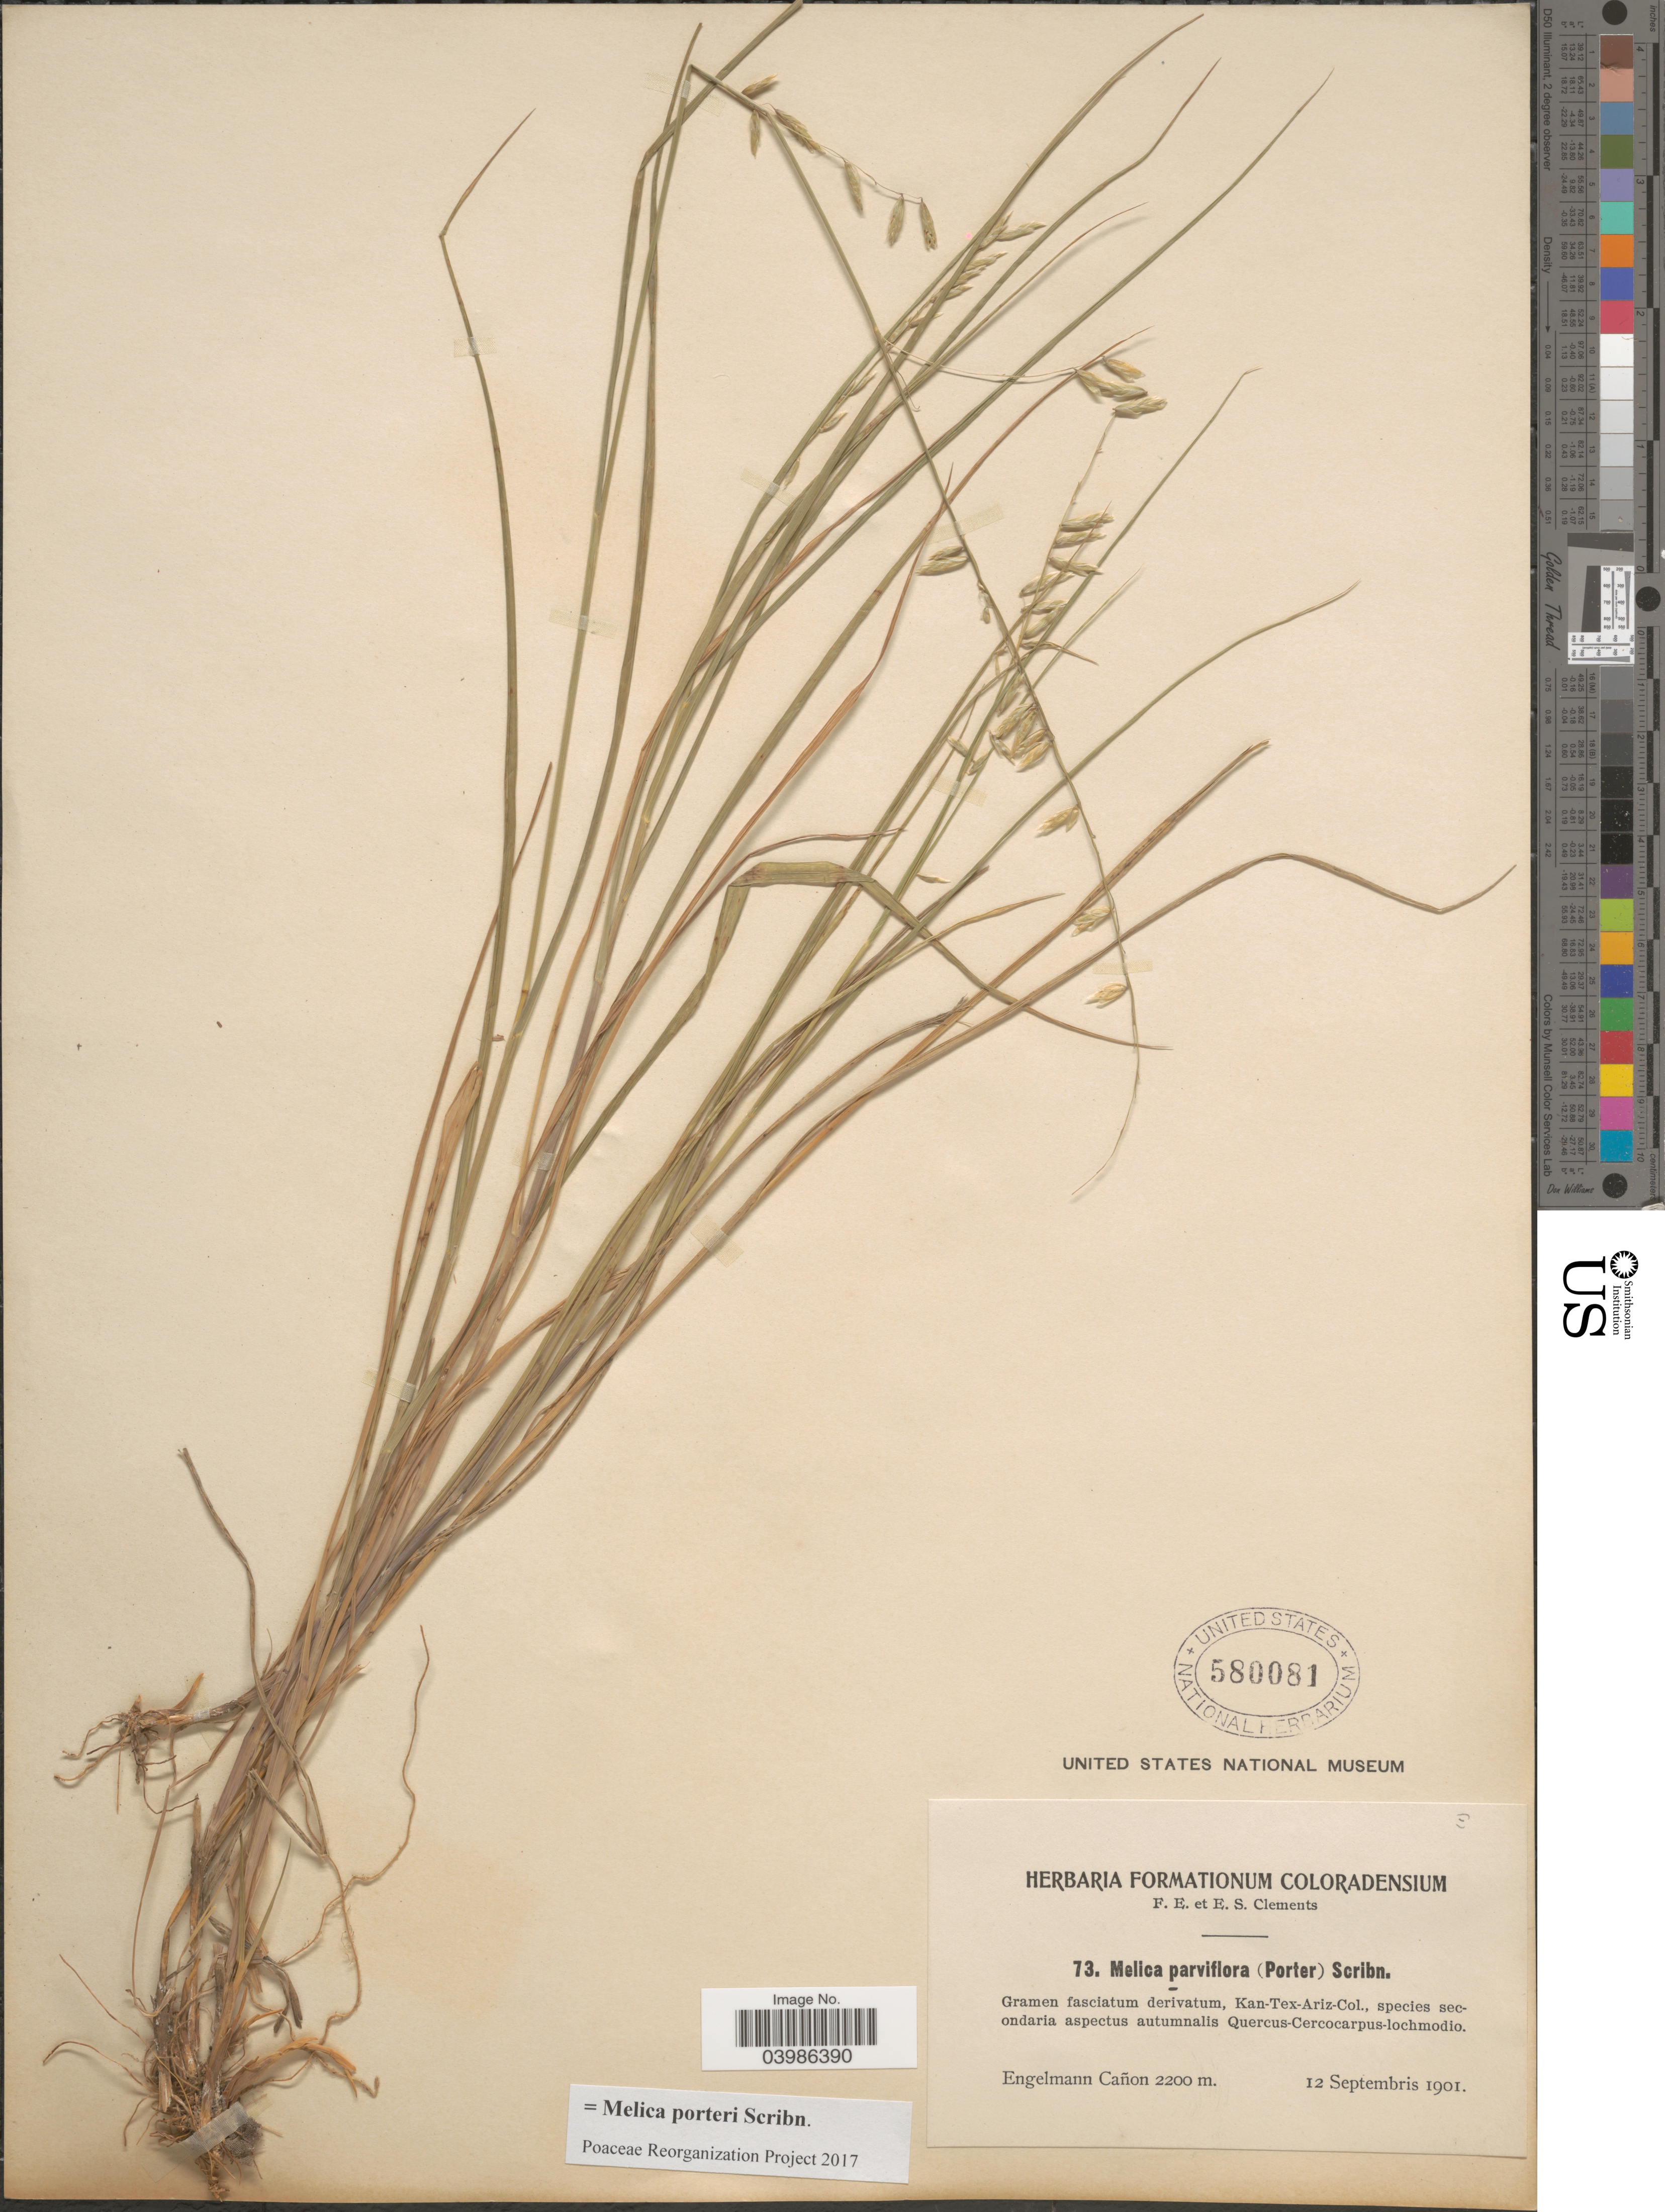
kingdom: Plantae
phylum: Tracheophyta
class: Liliopsida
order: Poales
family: Poaceae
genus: Melica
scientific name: Melica porteri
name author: Scribn.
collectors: F. E. Clements & E. S. Clements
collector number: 73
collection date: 1901-09-12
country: United States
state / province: Colorado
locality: Engelmann Cañon.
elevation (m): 2200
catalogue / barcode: US 580081